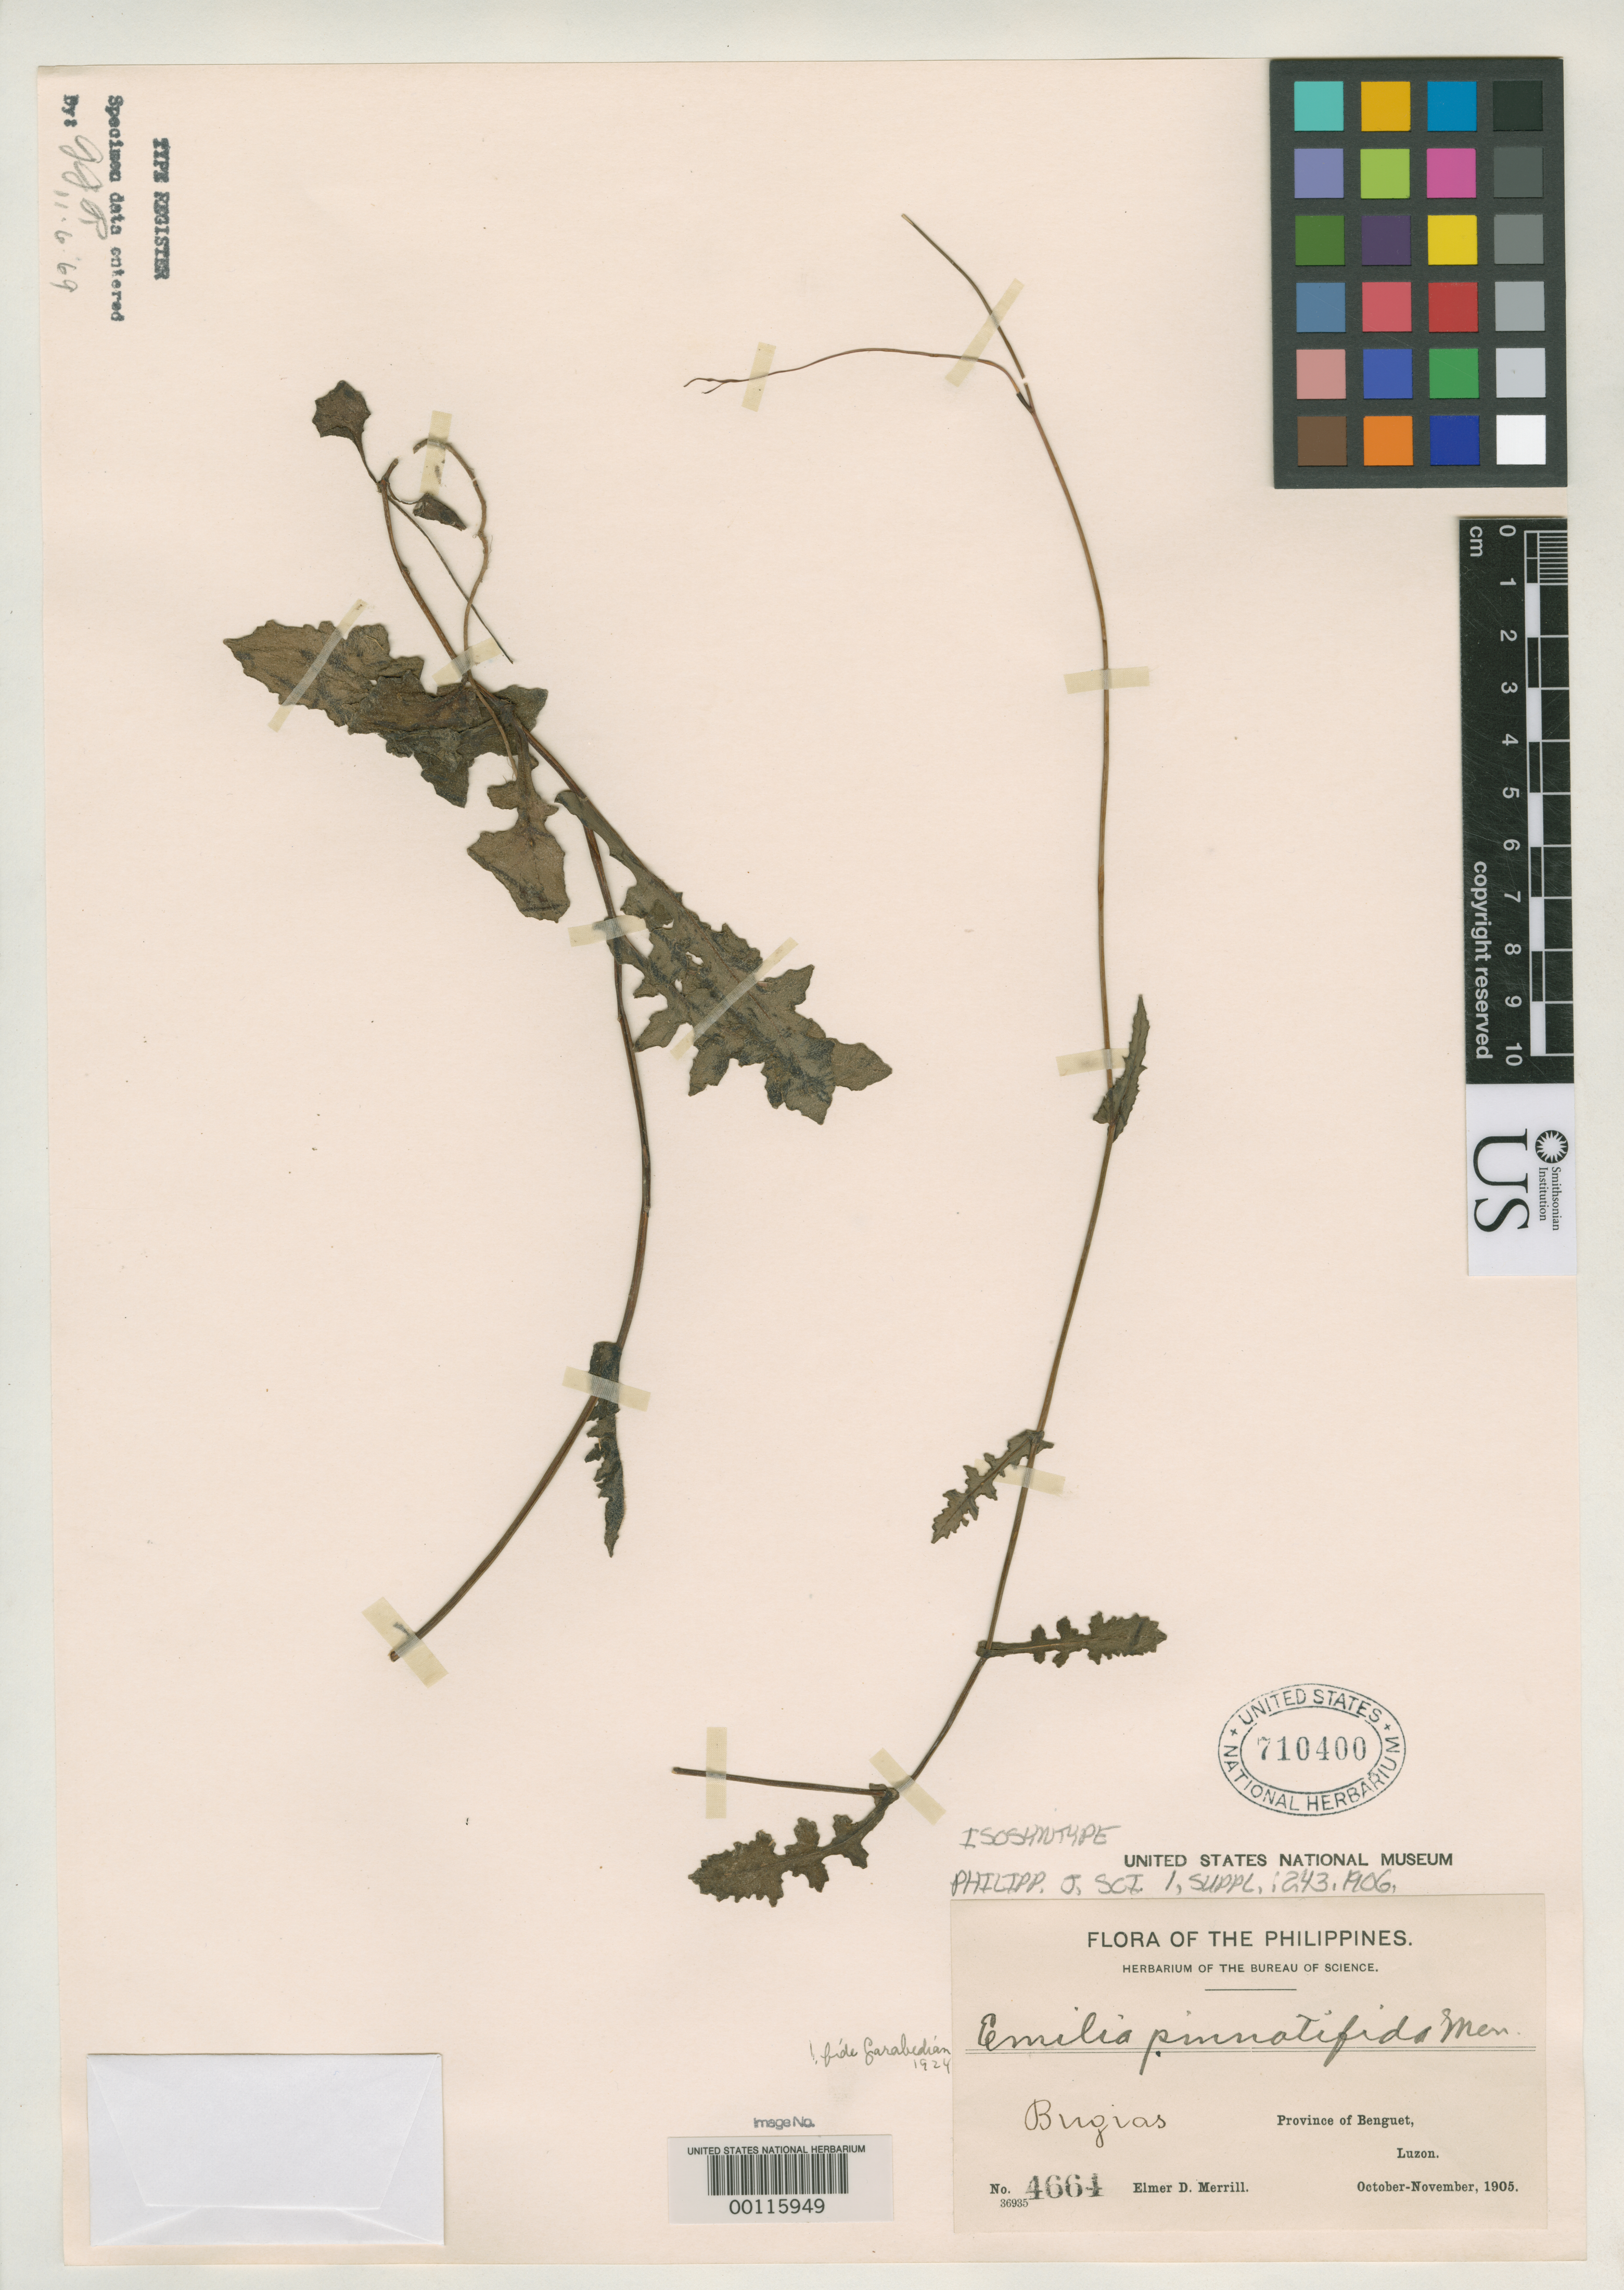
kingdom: Plantae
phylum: Tracheophyta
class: Magnoliopsida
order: Asterales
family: Asteraceae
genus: Emilia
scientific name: Emilia pinnatifida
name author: Merr.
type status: Isosyntype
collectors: E. D. Merrill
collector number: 4664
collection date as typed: Oct 1905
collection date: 1905-10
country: Philippines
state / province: Cordillera (Administrative Region)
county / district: Benguet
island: Luzon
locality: Bugias.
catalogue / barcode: US 710400